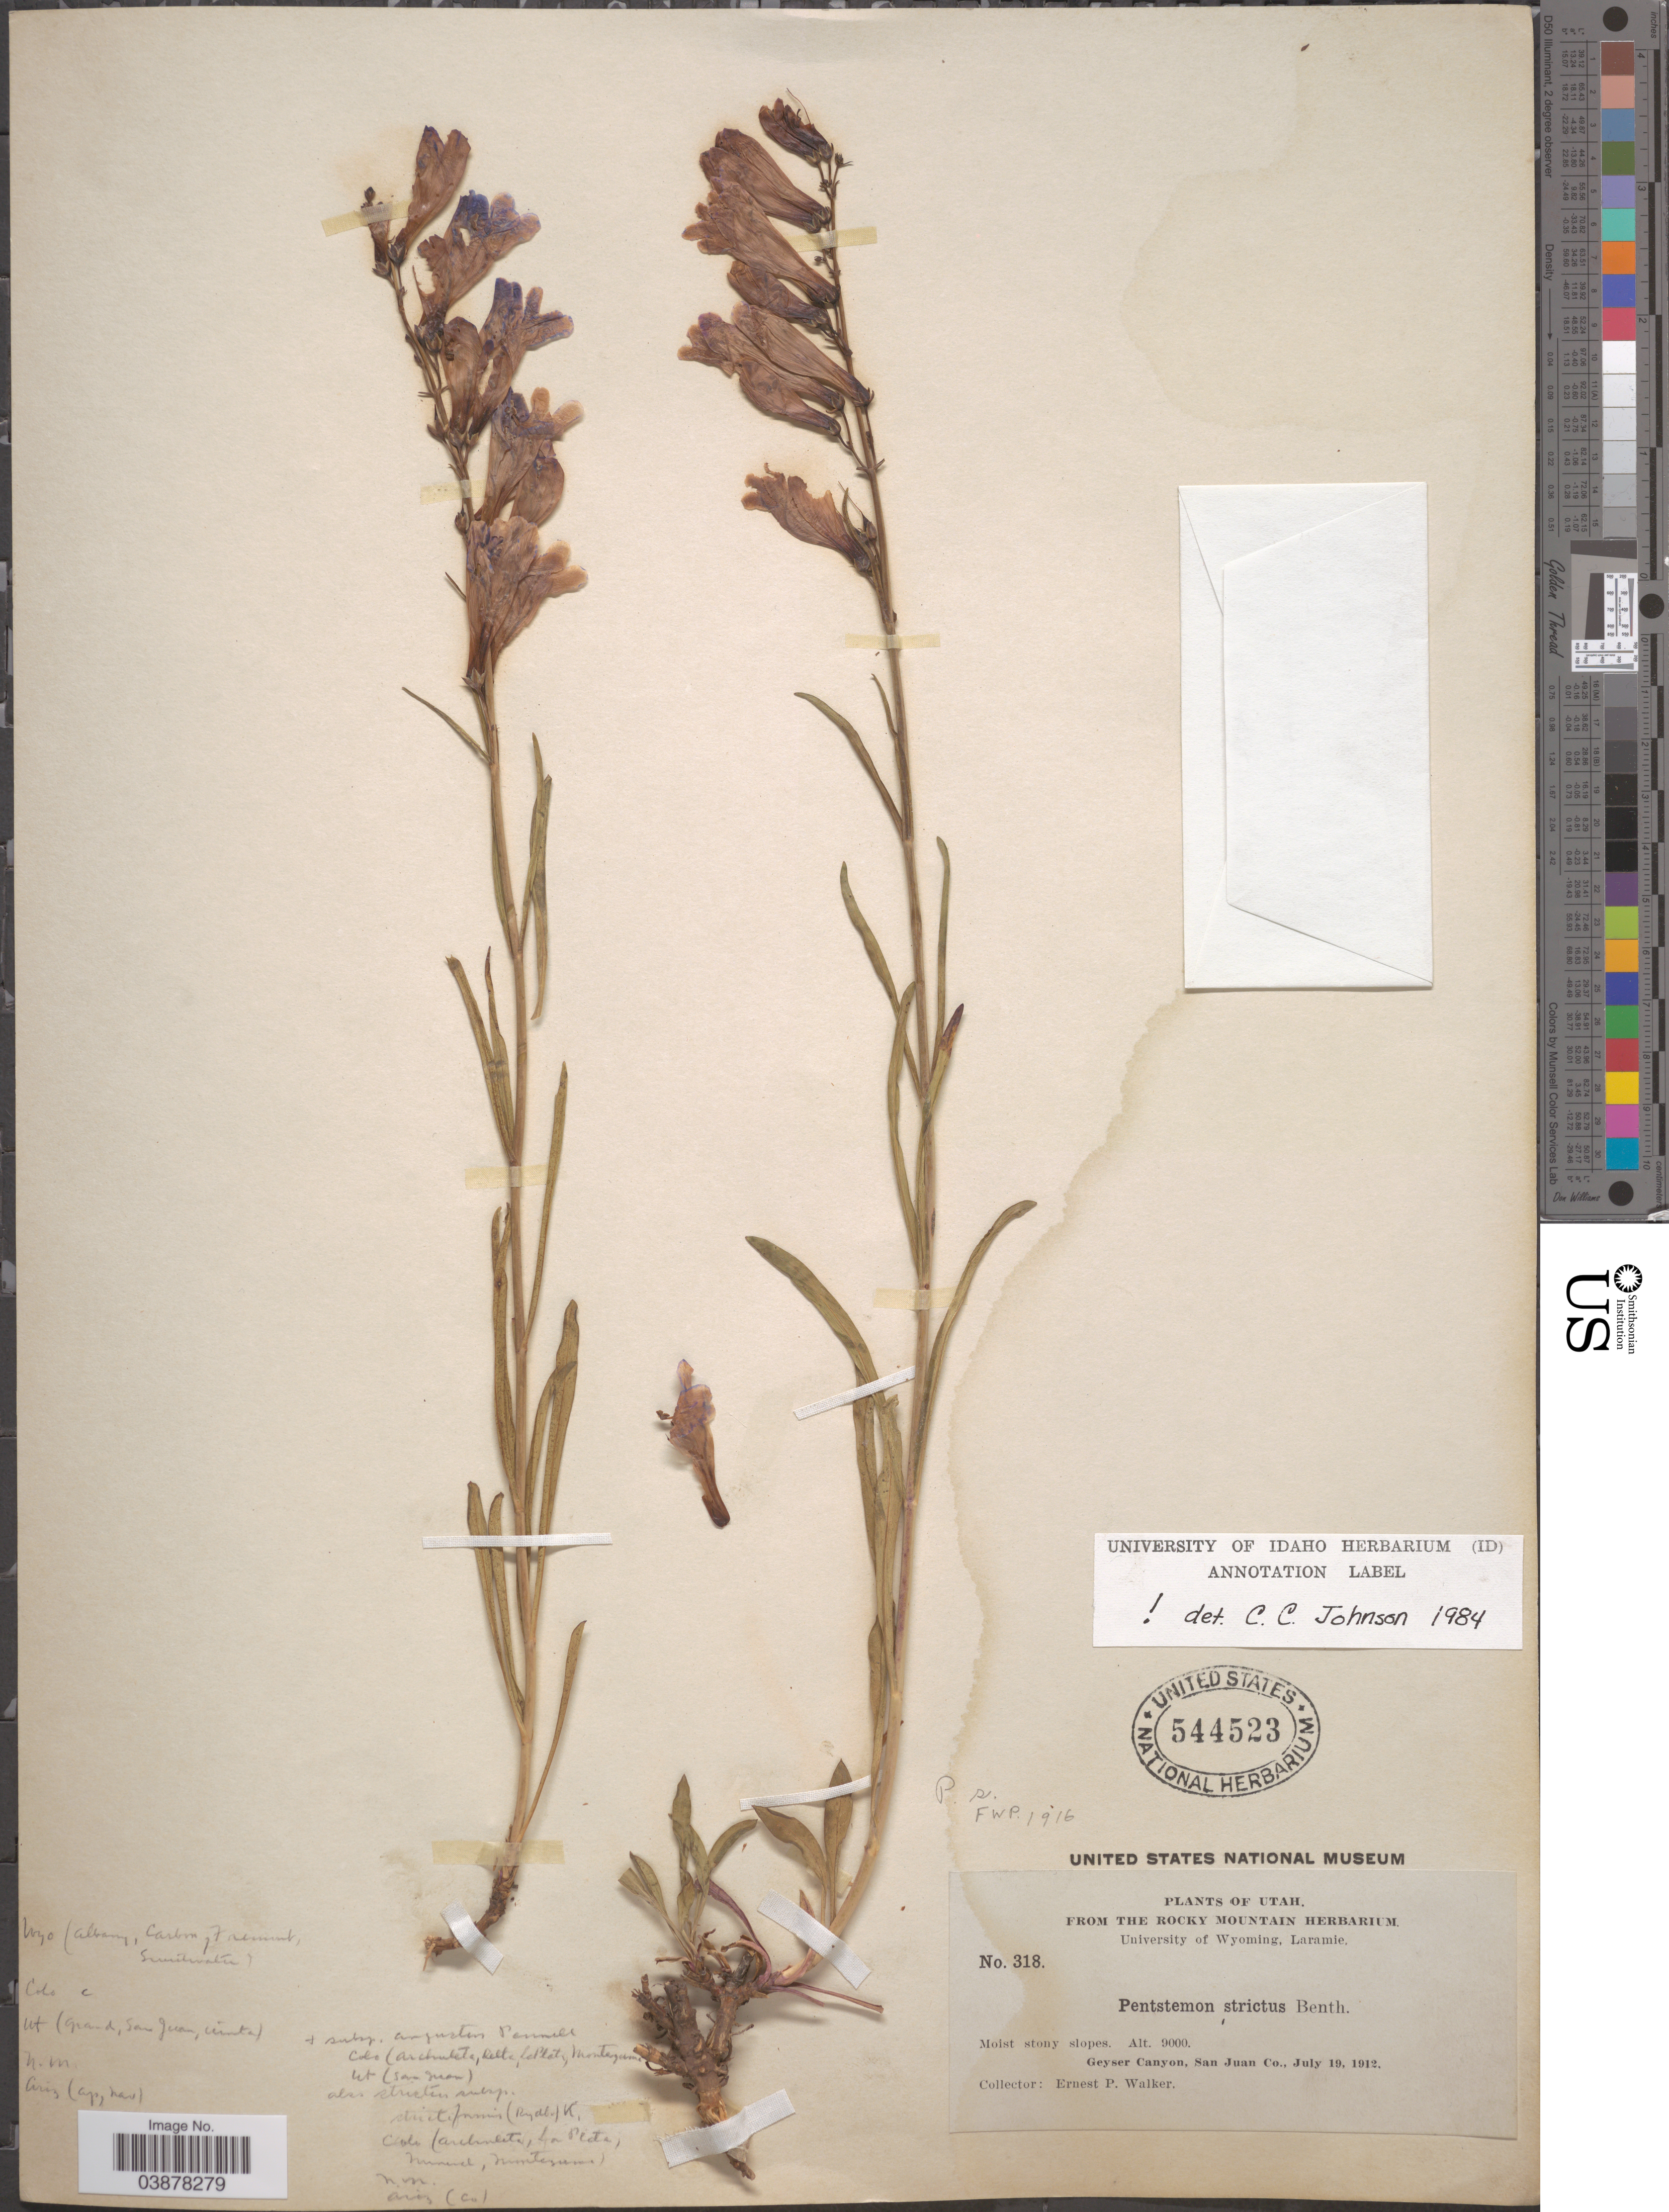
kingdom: Plantae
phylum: Tracheophyta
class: Magnoliopsida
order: Lamiales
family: Plantaginaceae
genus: Penstemon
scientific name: Penstemon strictus subsp. strictus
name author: Benth.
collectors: E. P. Walker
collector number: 318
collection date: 1912-07-19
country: United States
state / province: Utah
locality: Geyser Canyon, San Jose Co.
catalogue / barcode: US 544523